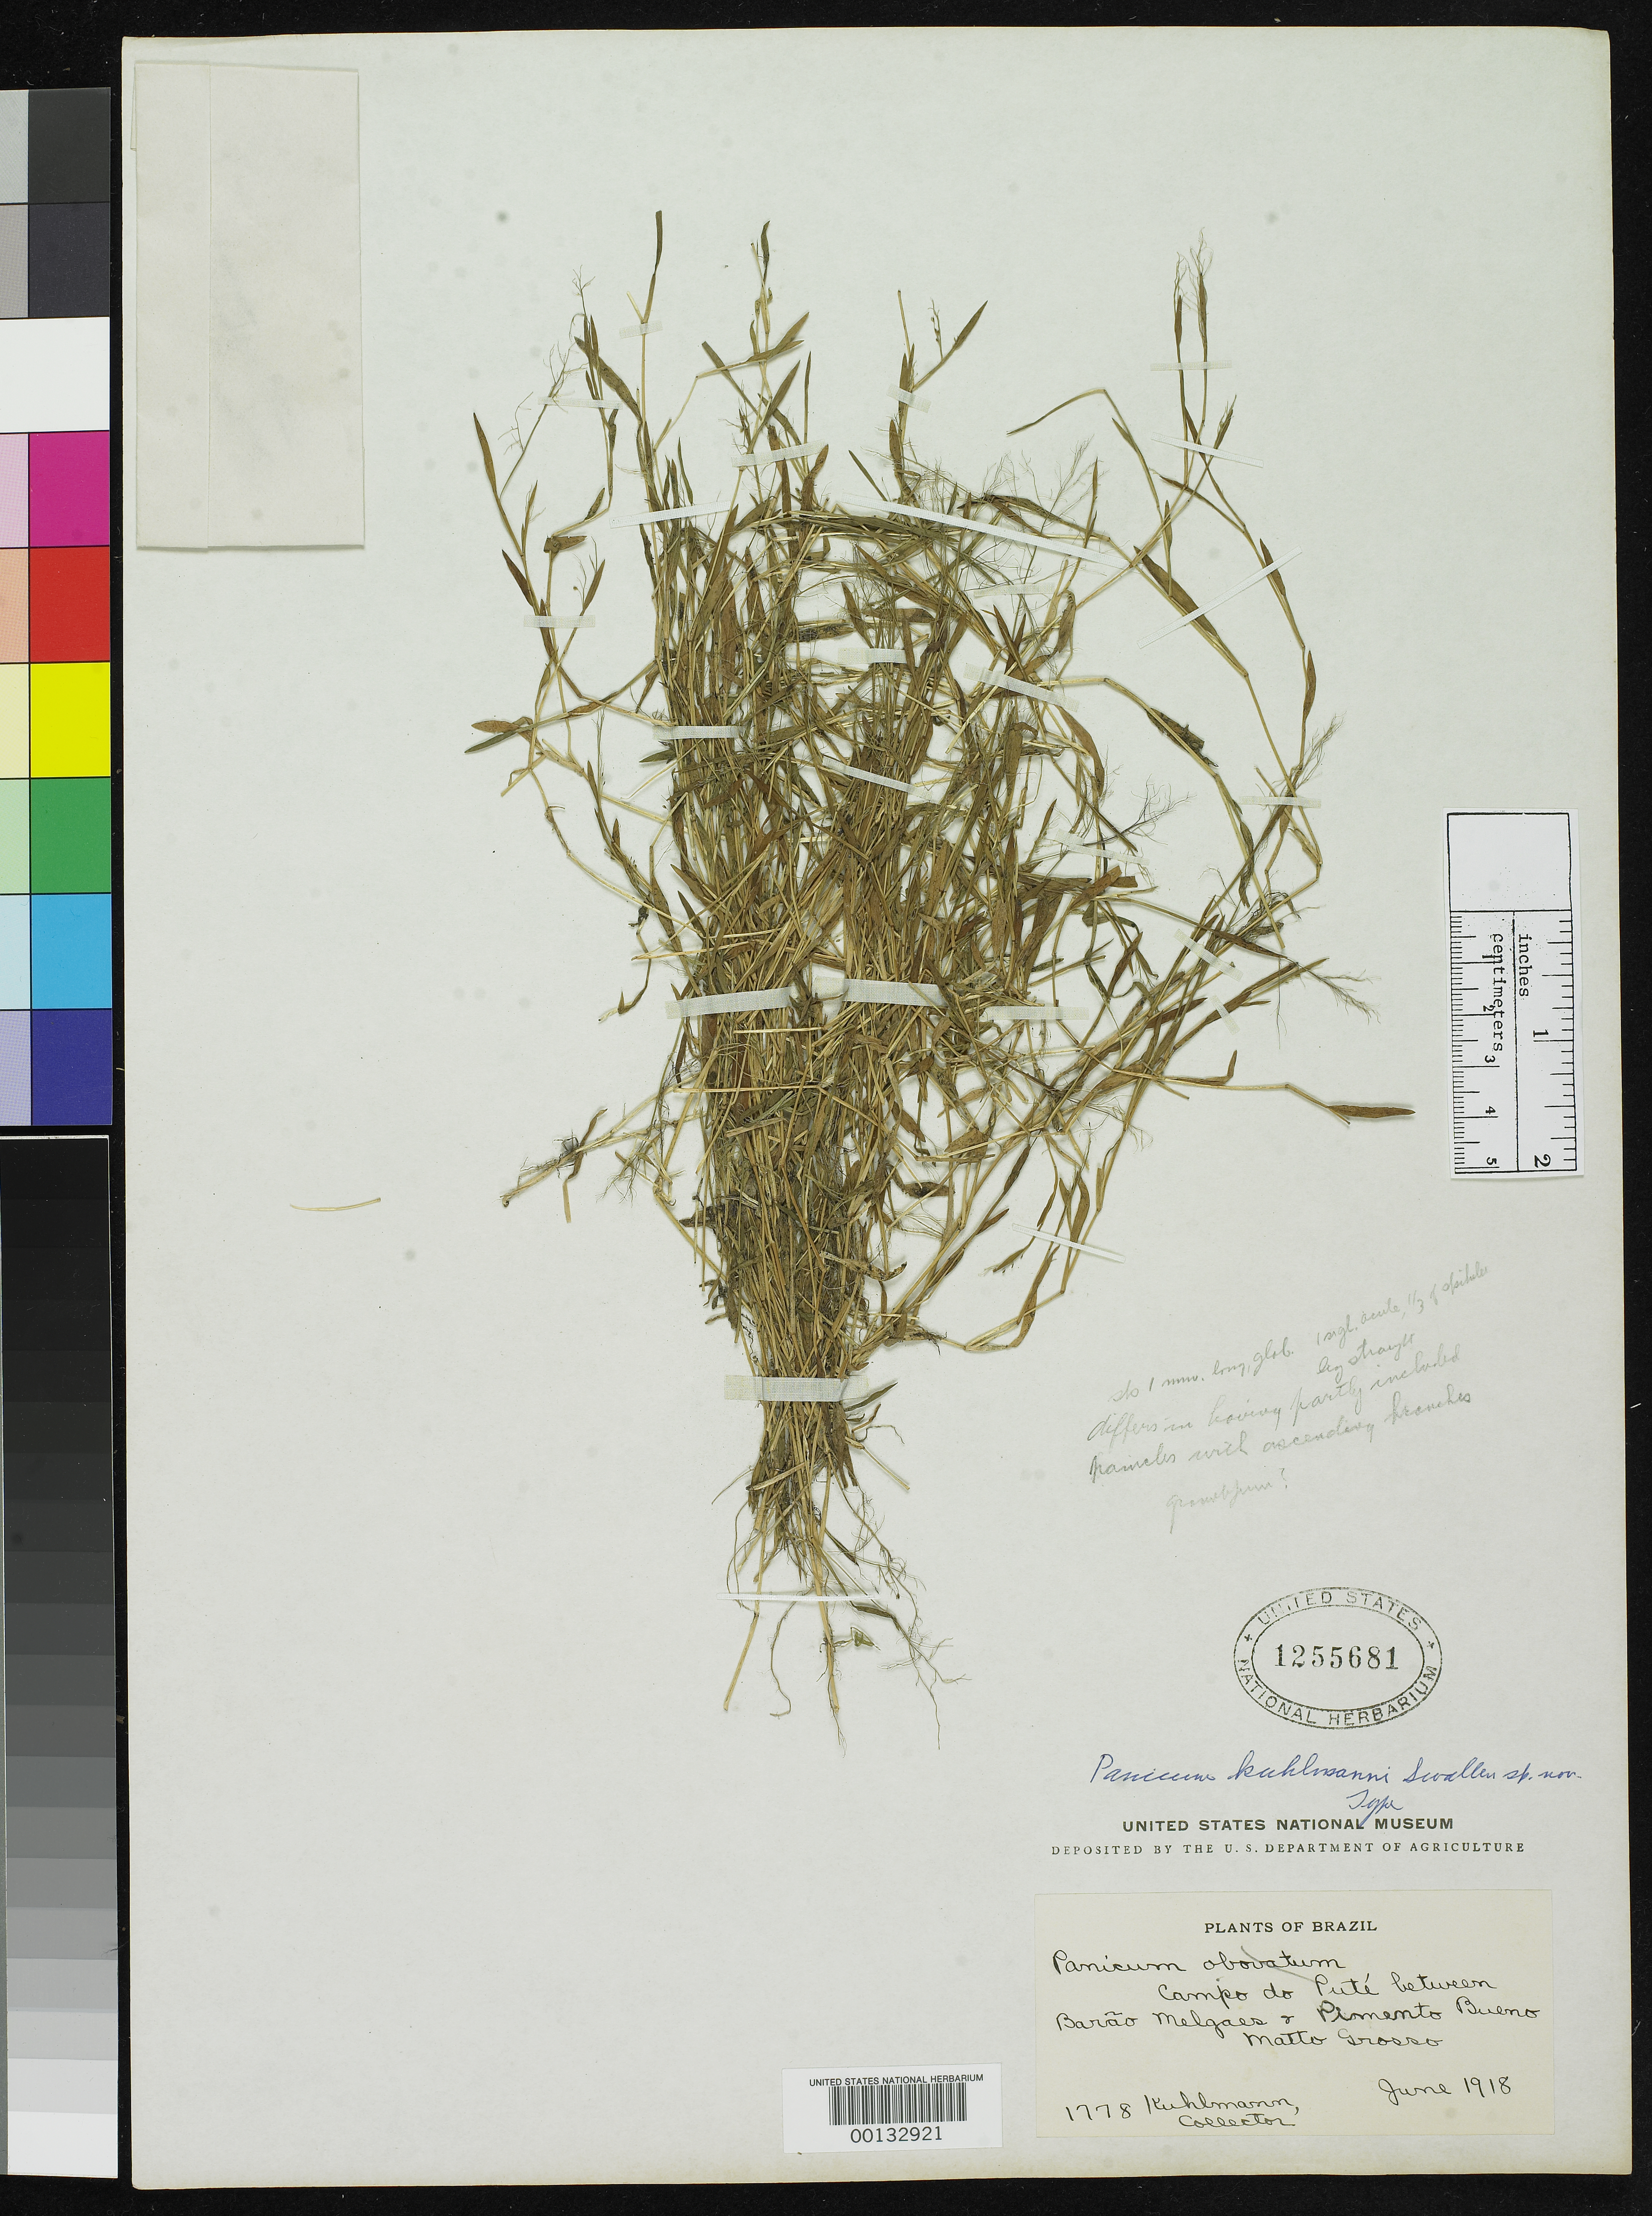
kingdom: Plantae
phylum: Tracheophyta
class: Liliopsida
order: Poales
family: Poaceae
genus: Panicum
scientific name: Panicum kuhlmanni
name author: Swallen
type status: Holotype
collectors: J. G. Kuhlmann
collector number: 1778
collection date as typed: Jun 1918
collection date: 1918-06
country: Brazil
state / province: Mato Grosso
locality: Campo do Pute between Barao Melgaes and Plomento Bueno.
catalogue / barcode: US 1255681